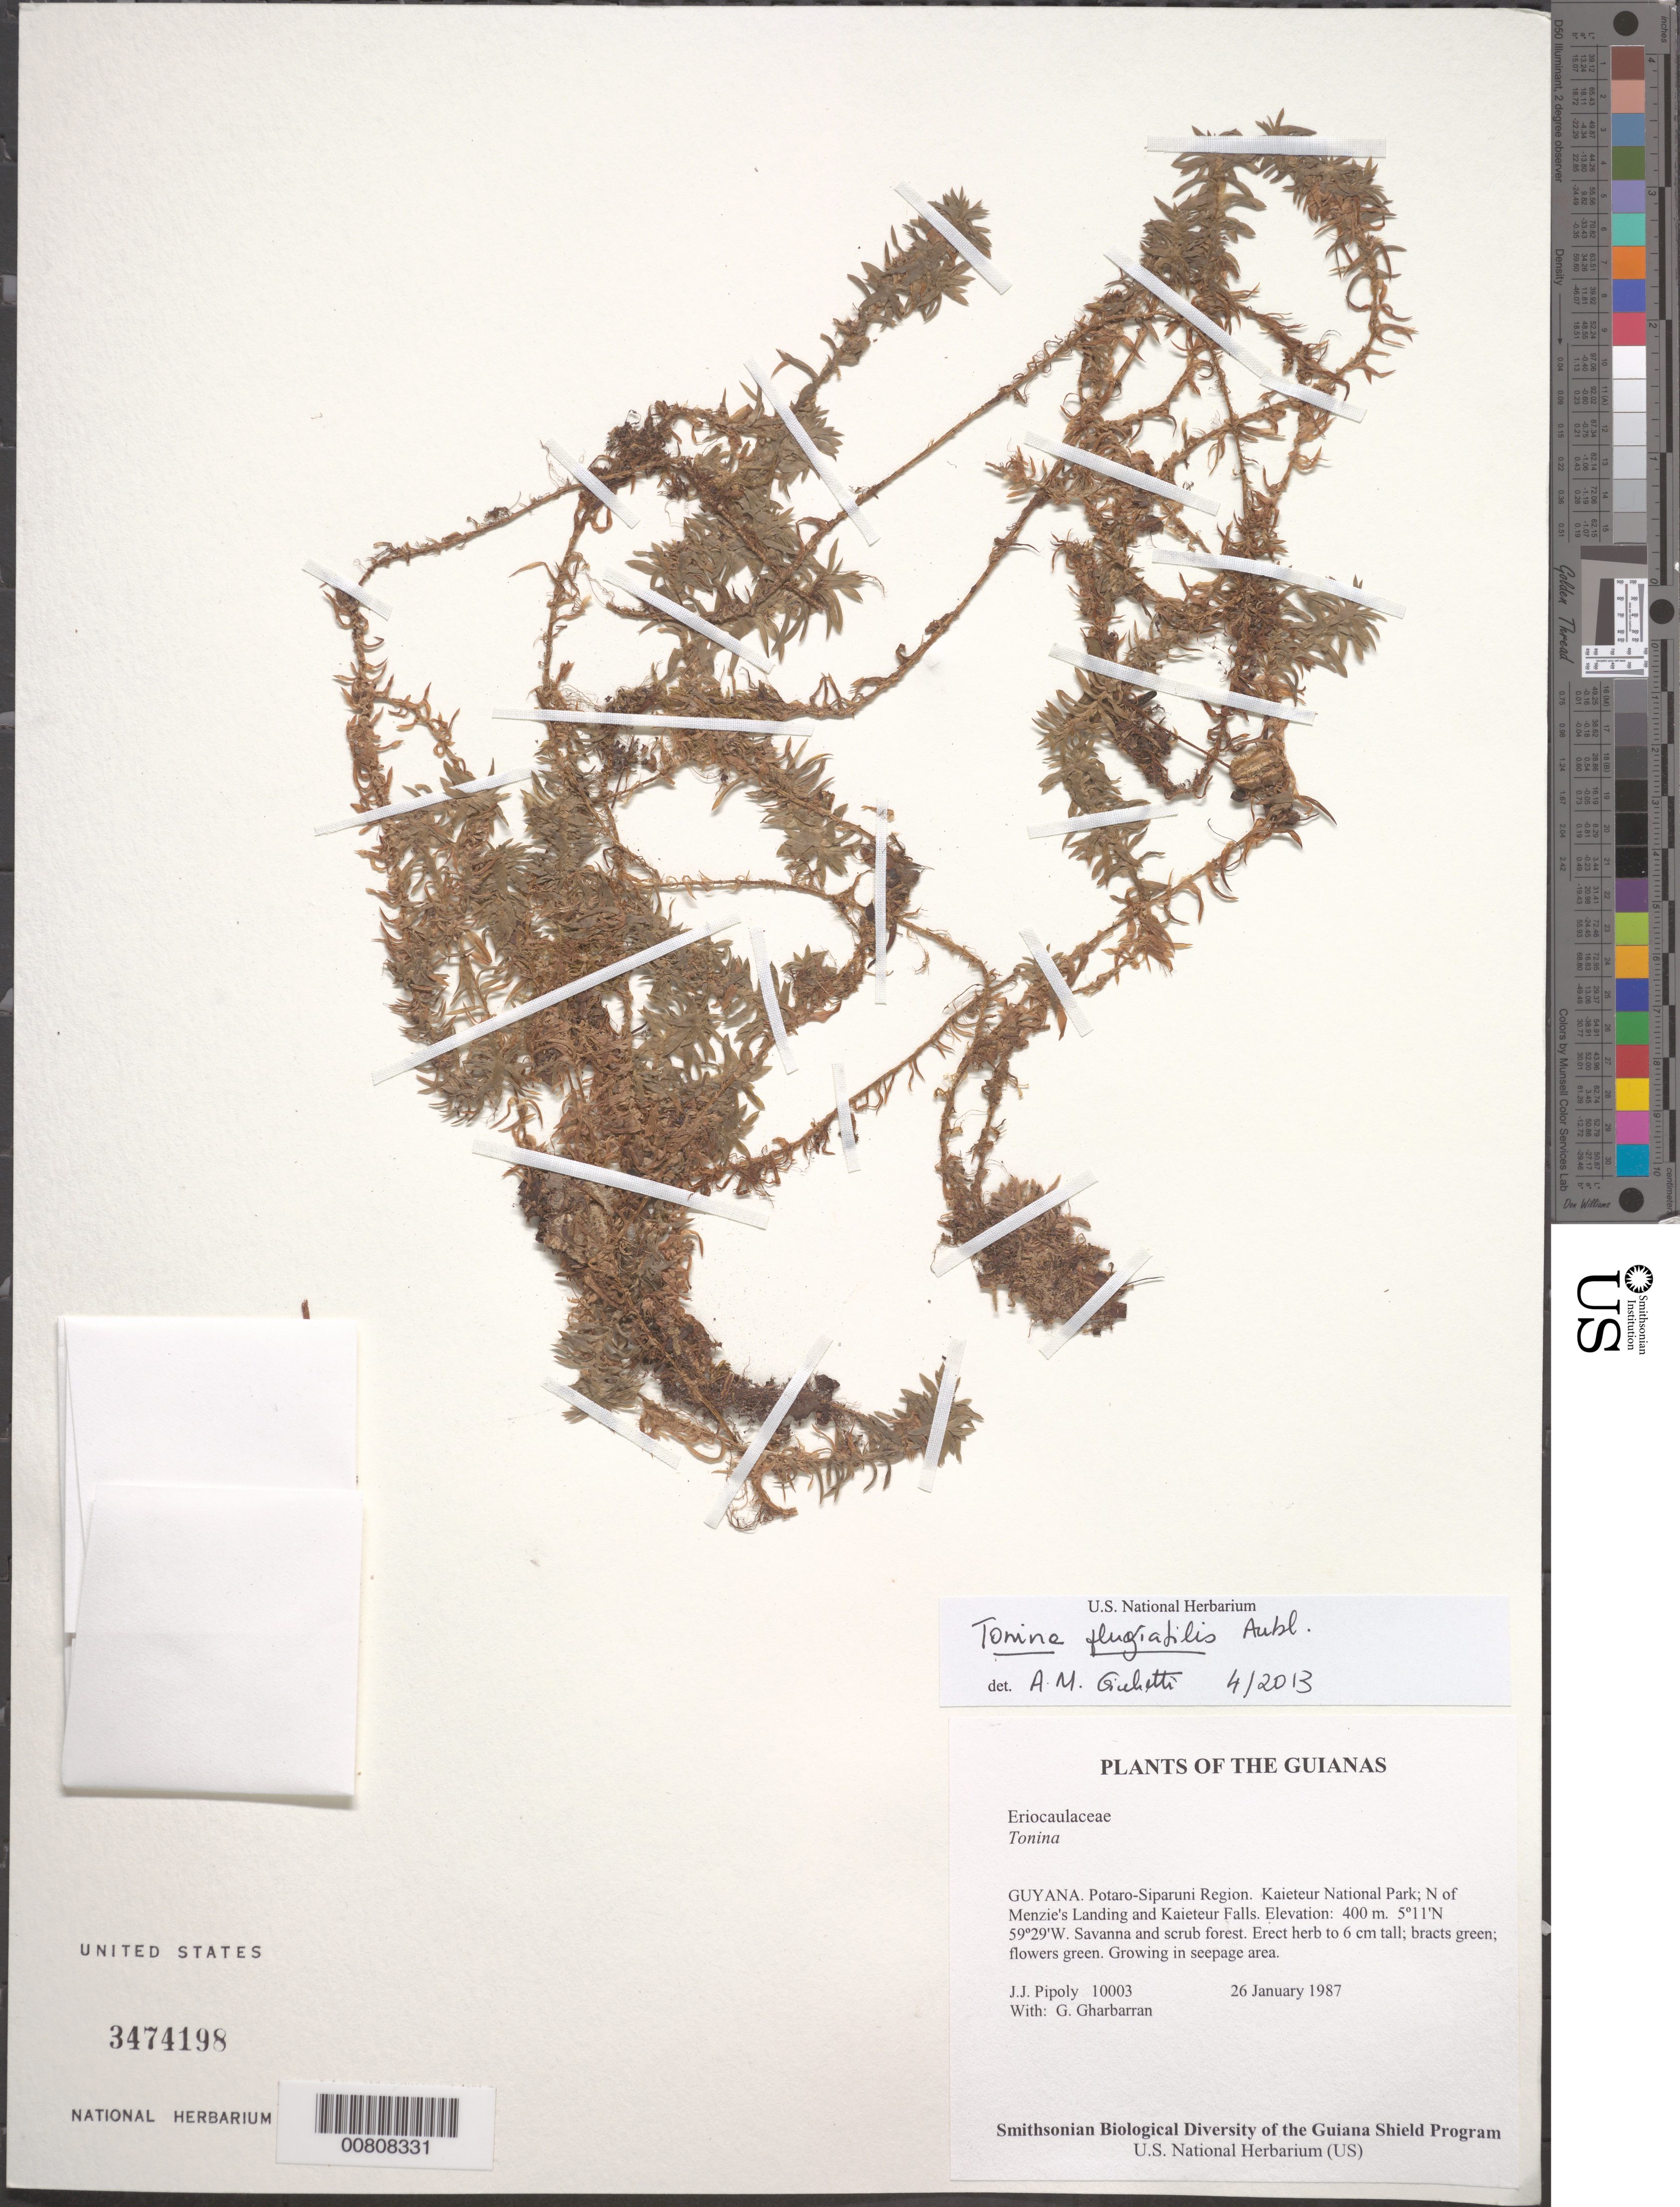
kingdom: Plantae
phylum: Tracheophyta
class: Liliopsida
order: Poales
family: Eriocaulaceae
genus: Tonina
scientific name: Tonina fluviatilis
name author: Aubl.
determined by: Giulietti, Ana M.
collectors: J. J. Pipoly & G. Gharbarran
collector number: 10003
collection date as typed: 26 January 1987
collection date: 1987-01-26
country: Guyana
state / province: Potaro-Siparuni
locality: Kaieteur National Park; N of Menzie's Landing and Kaieteur Falls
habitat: Savanna and scrub forest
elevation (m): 400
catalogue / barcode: US 3474198